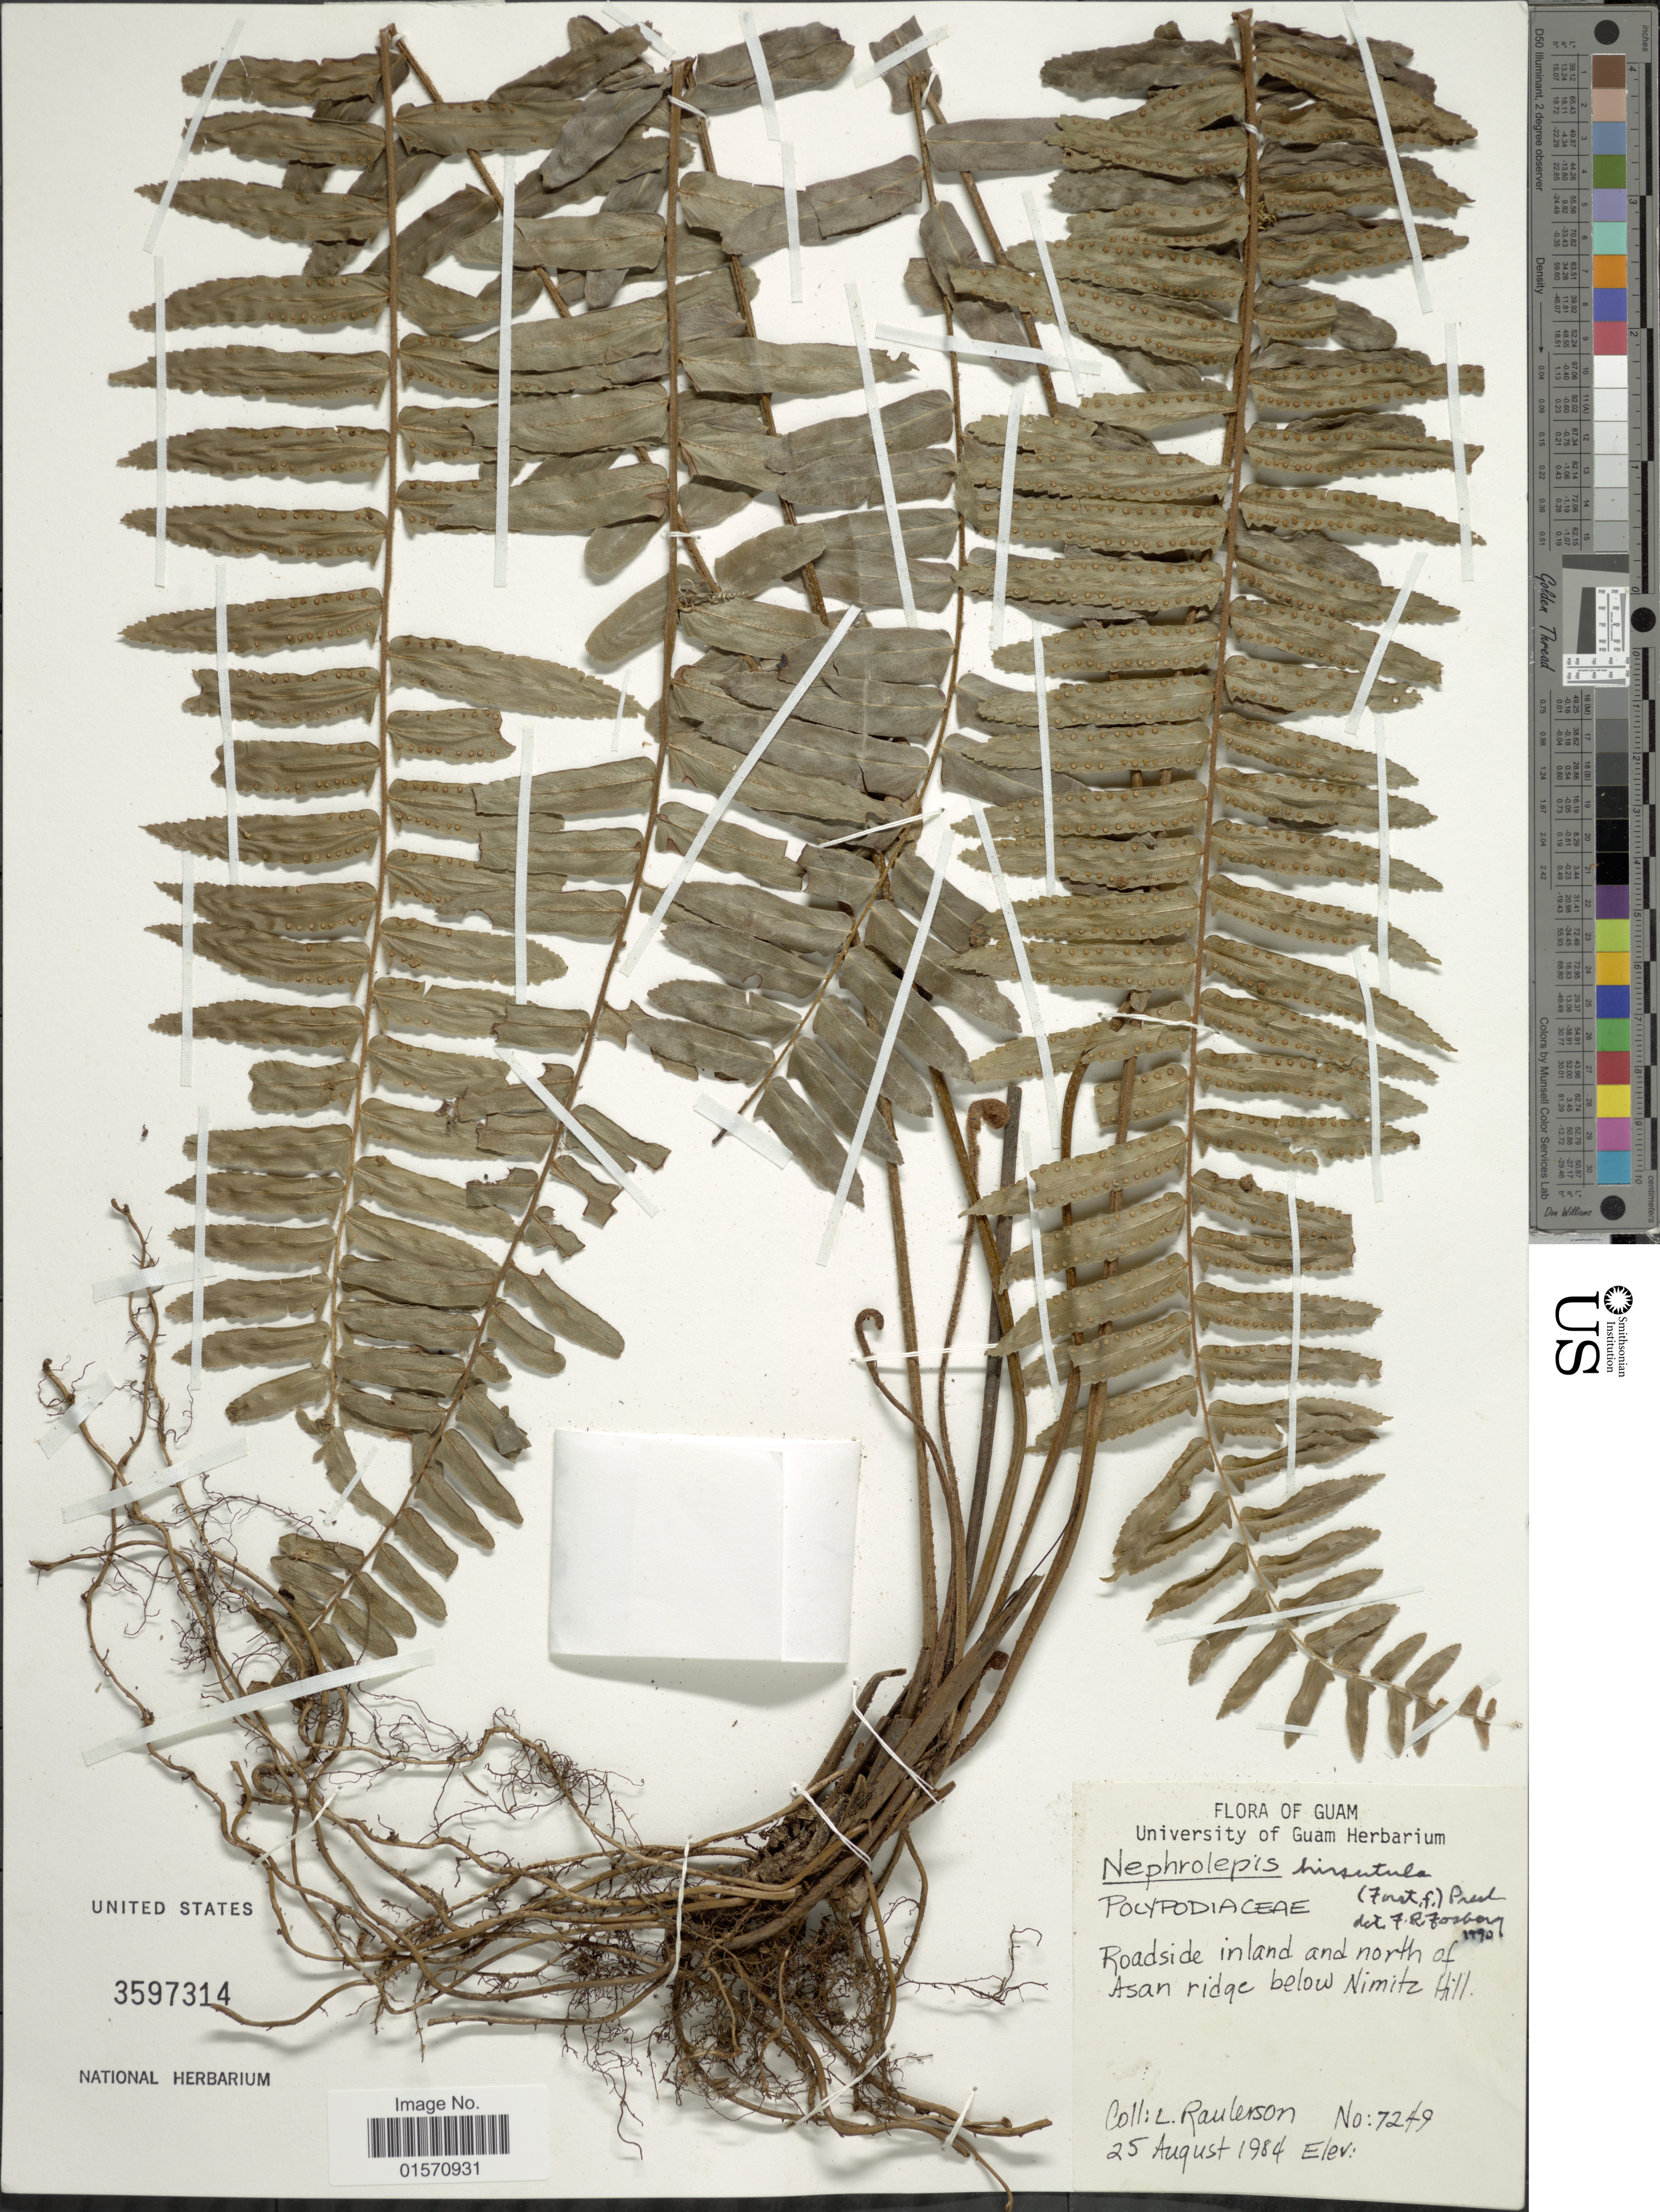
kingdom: Plantae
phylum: Tracheophyta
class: Polypodiopsida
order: Polypodiales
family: Nephrolepidaceae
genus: Nephrolepis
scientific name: Nephrolepis hirsutula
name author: (G. Forst.) C. Presl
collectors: L. Raulerson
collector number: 7249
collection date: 1984-08-25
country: Guam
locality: Roadside inland and north of Asan ridge below Nimitz Hill [interpreted]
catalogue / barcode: US 3597314